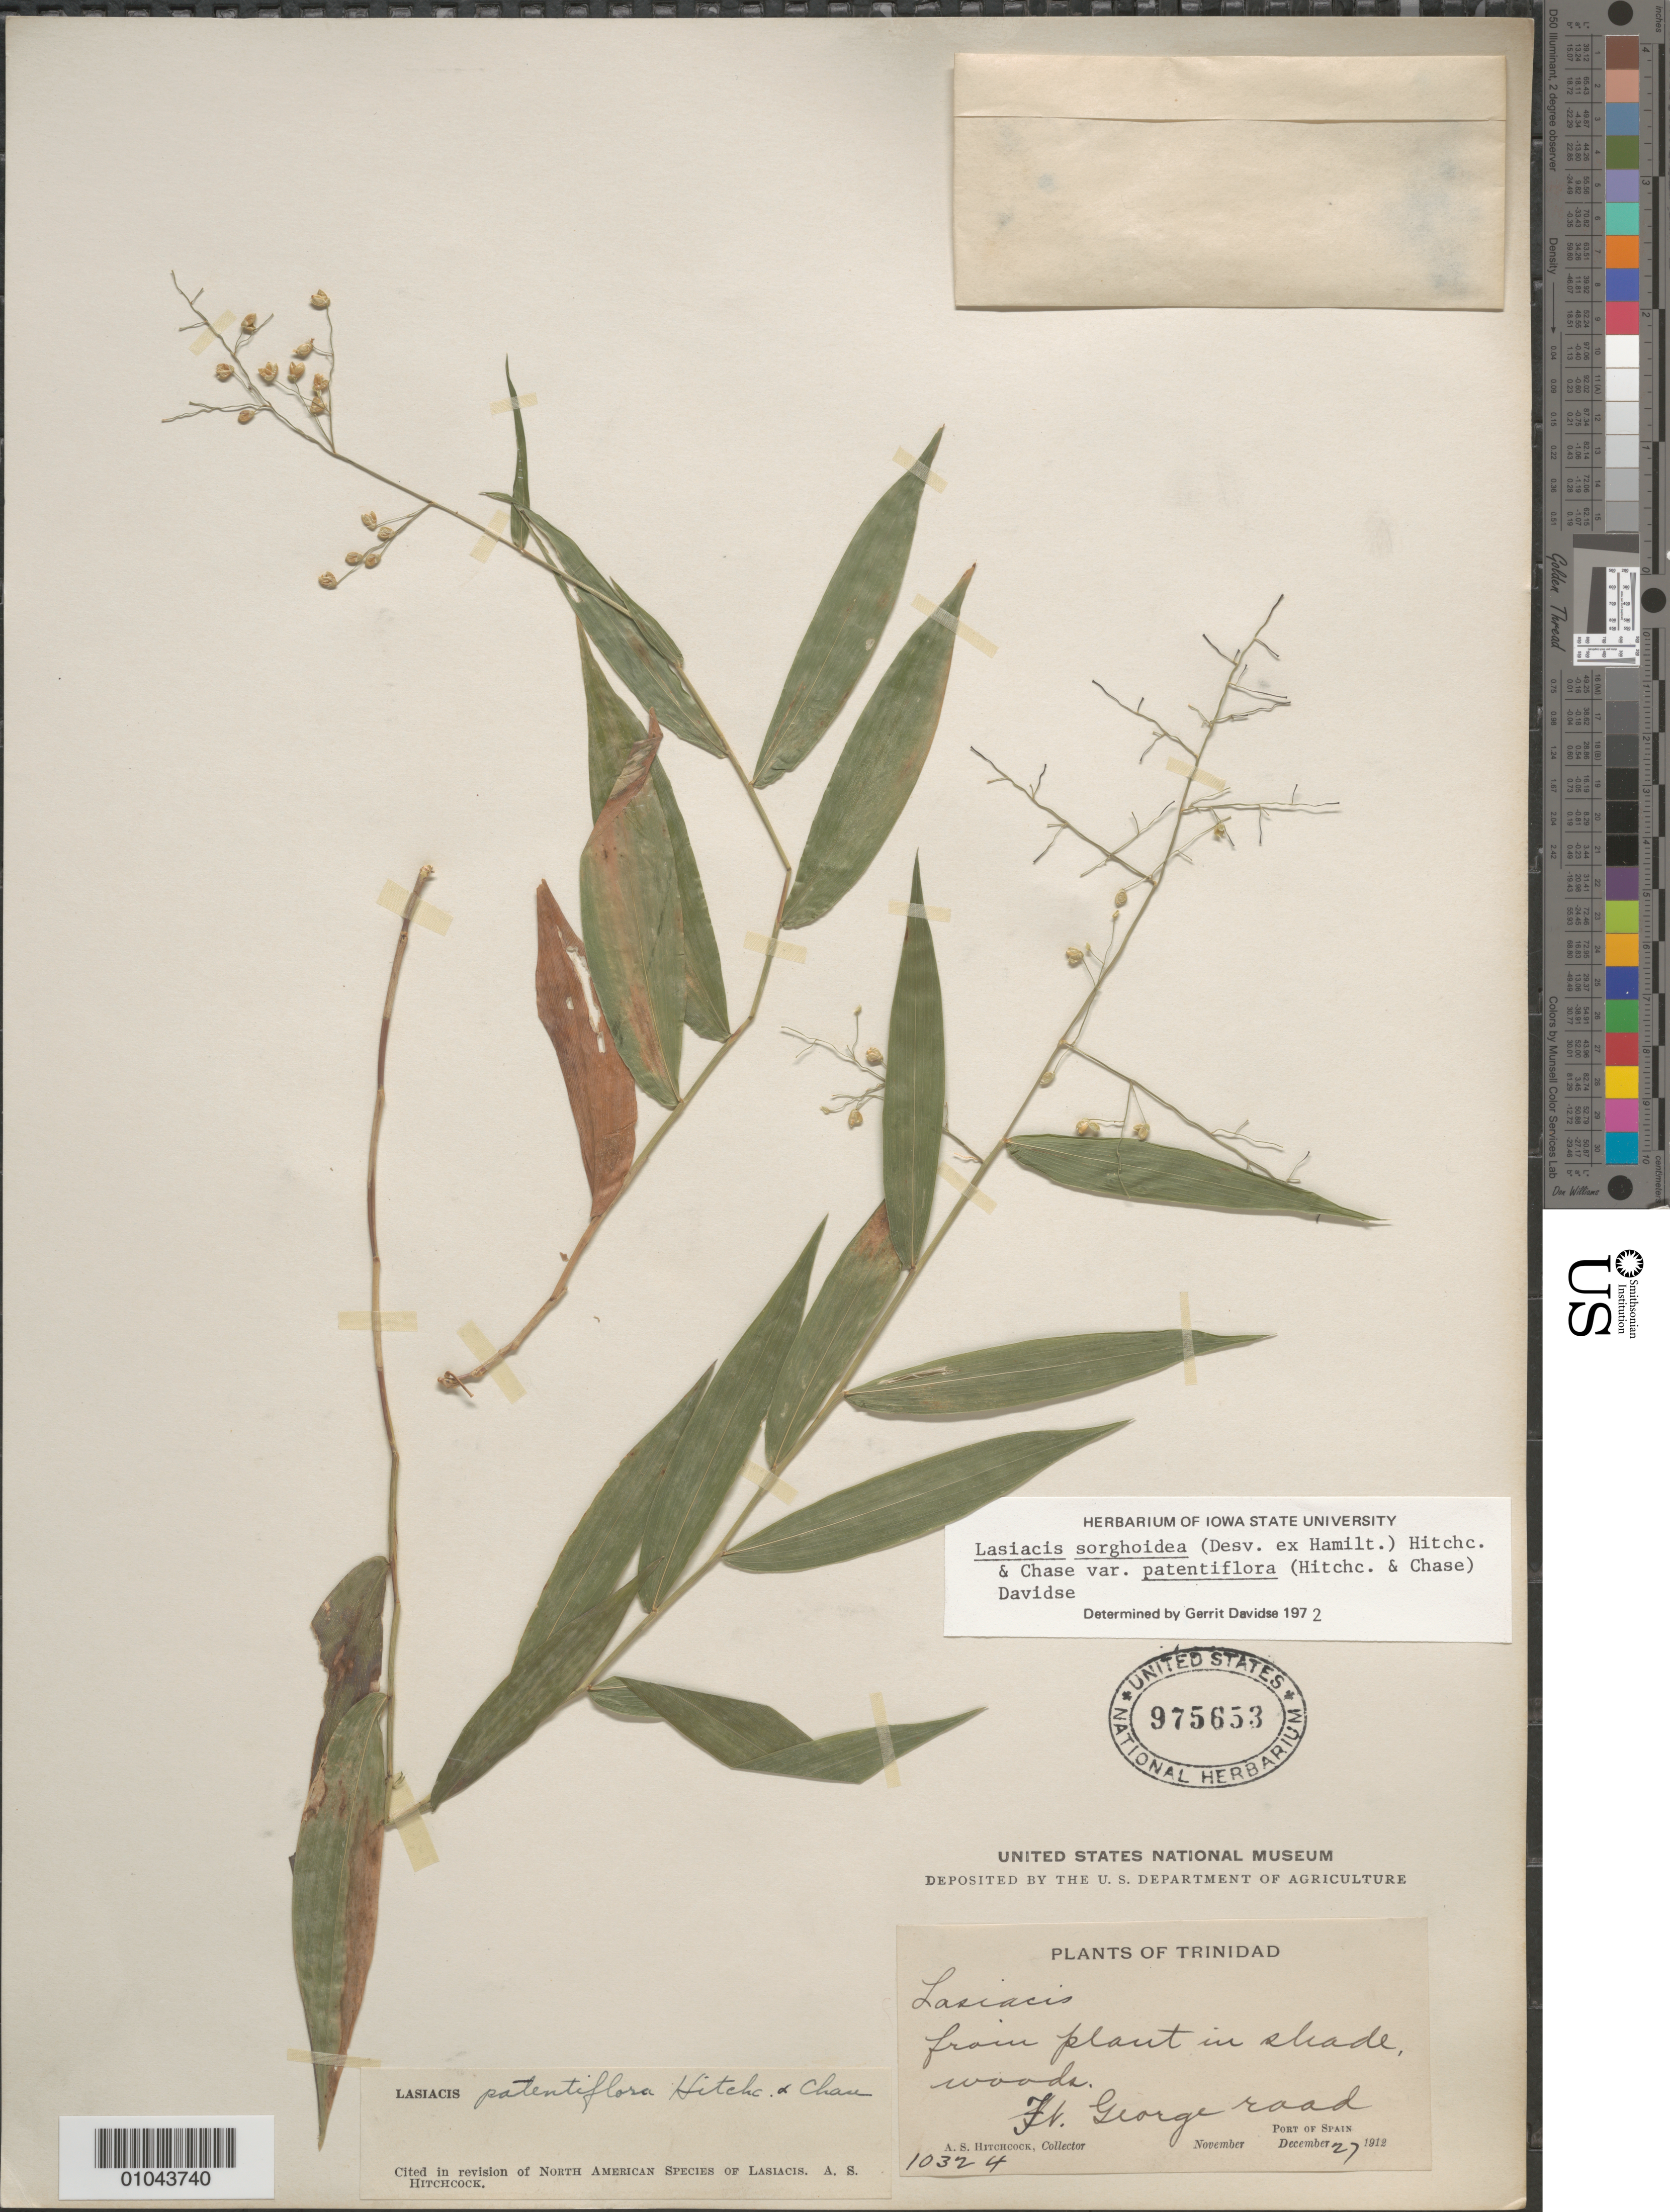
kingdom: Plantae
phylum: Tracheophyta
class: Liliopsida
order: Poales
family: Poaceae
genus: Lasiacis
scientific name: Lasiacis sorghoidea var. patentiflora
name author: (Hitchc. & Chase) Davidse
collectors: A. S. Hitchcock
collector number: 10324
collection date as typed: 27 Dec 1912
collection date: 1912-12-27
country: Trinidad and Tobago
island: Trinidad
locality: St. George road, Port of Spain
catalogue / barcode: US 975653